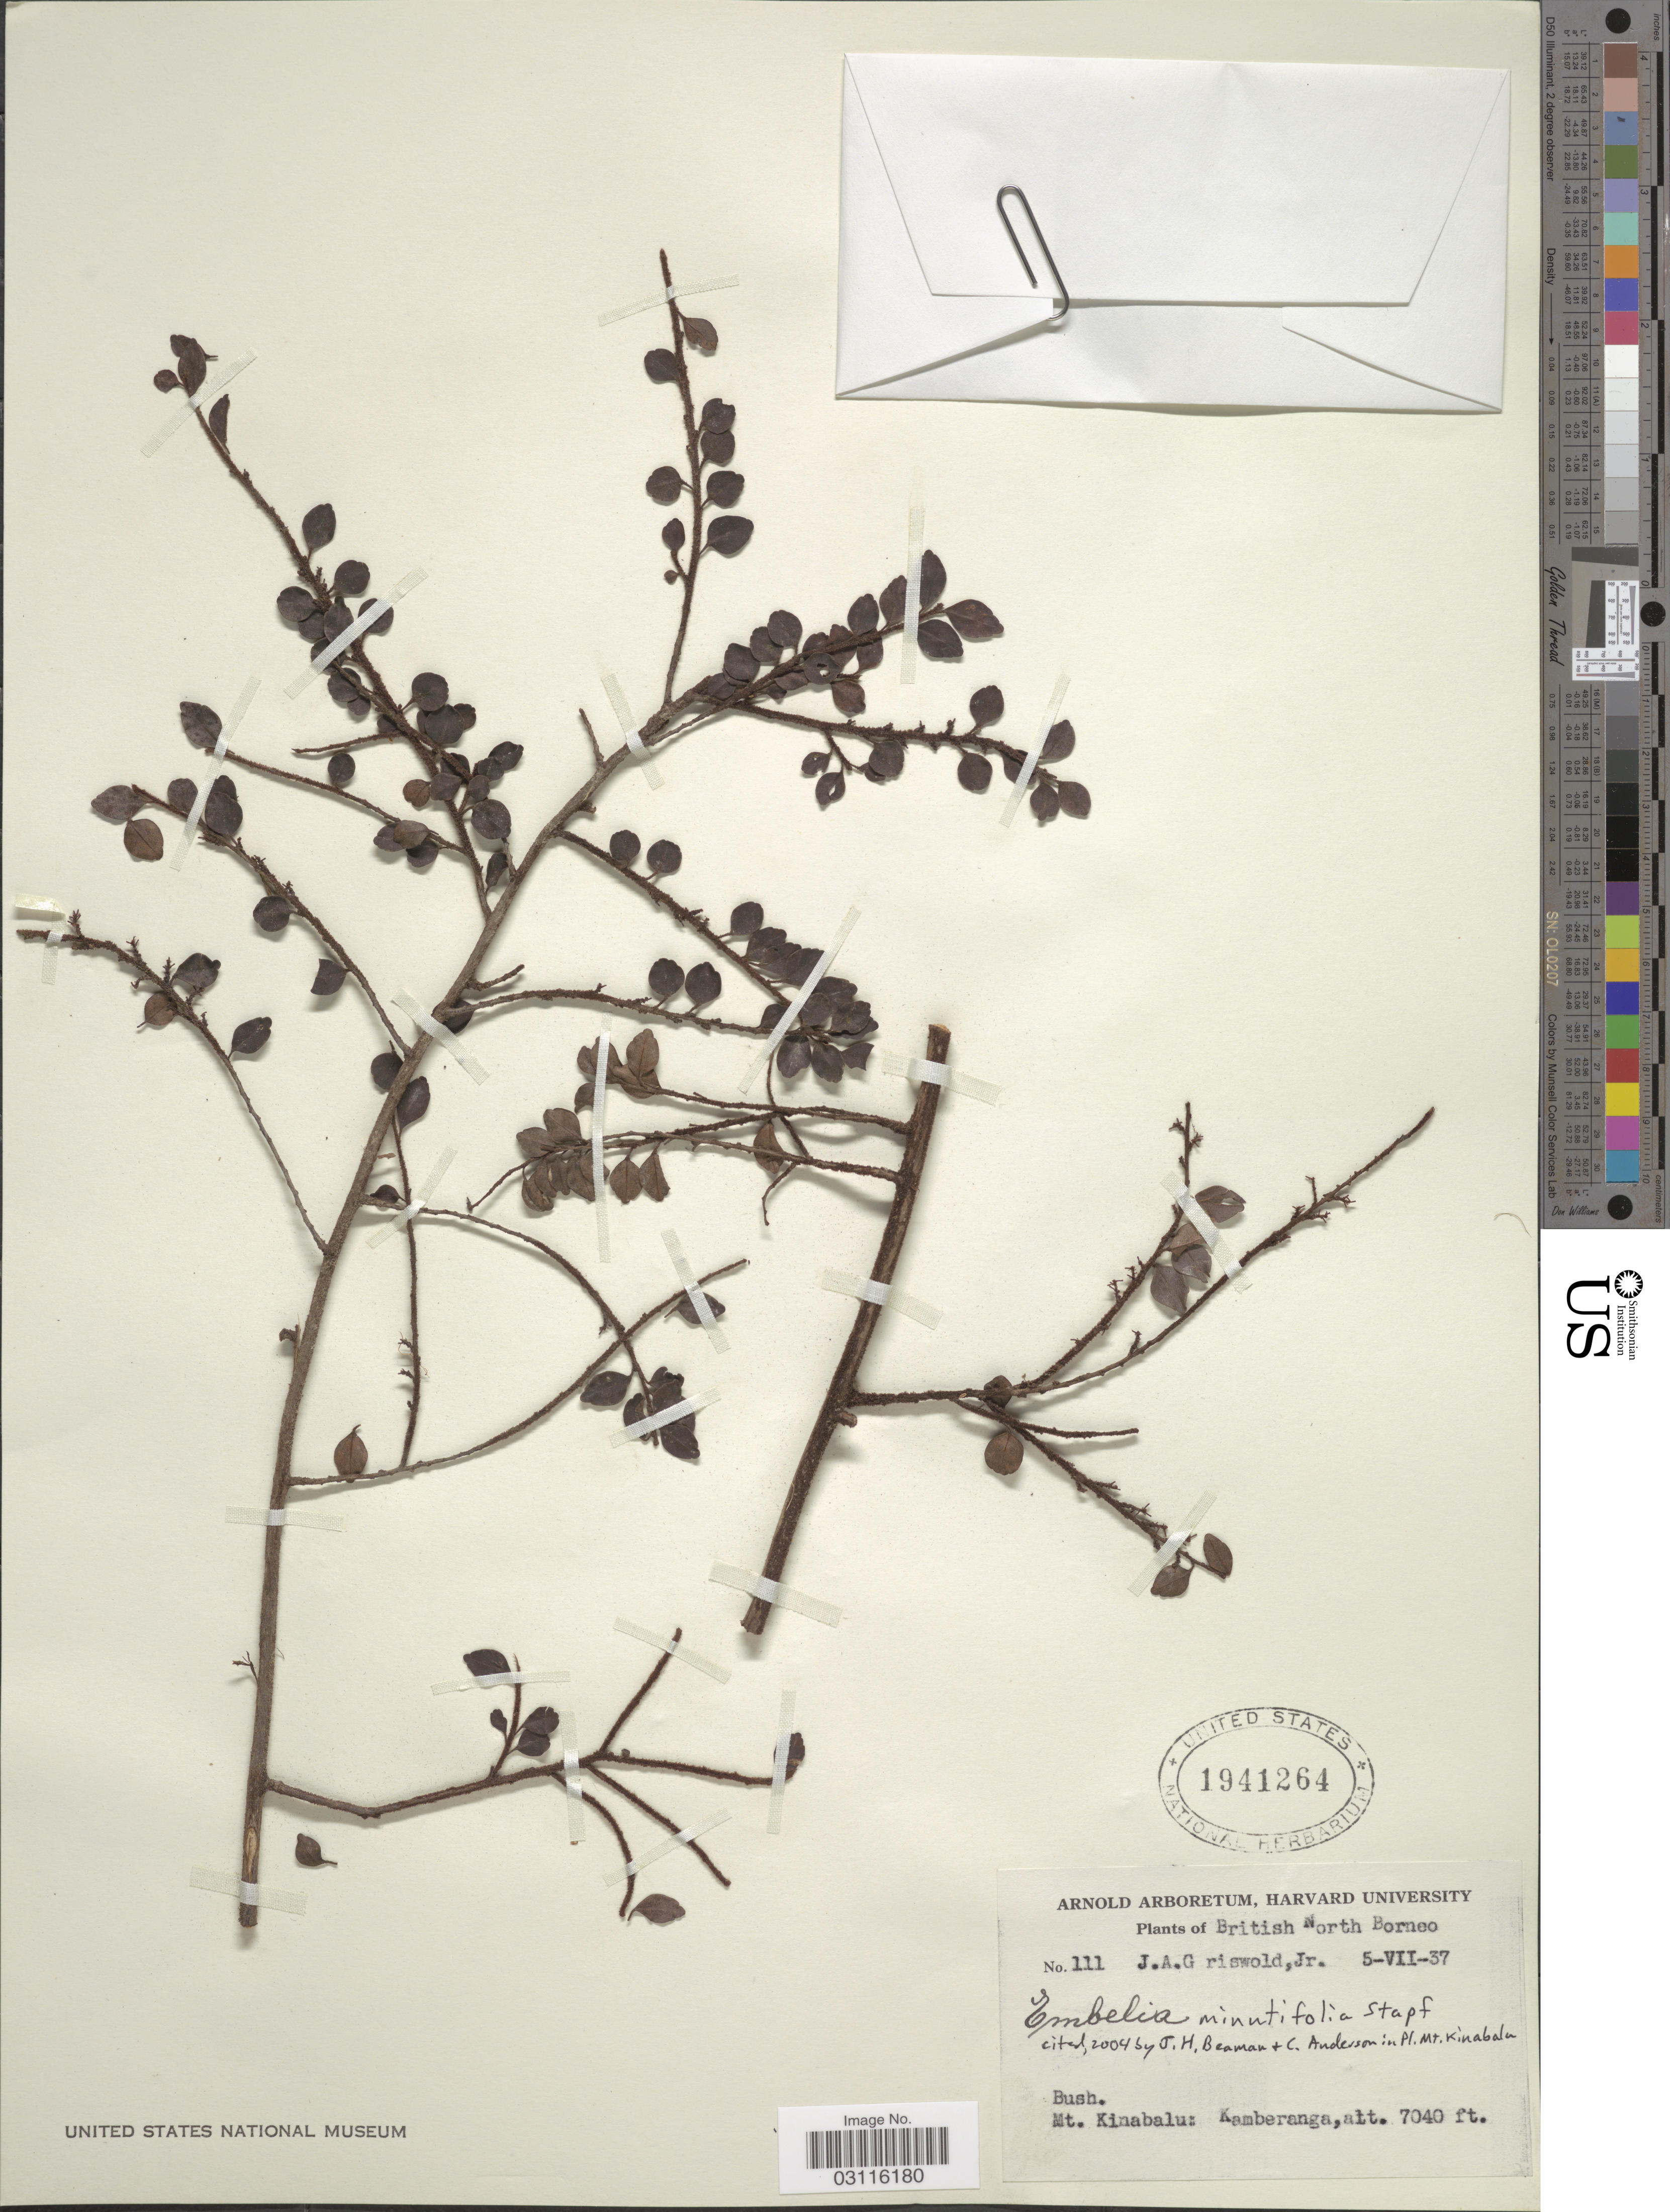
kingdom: Plantae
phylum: Tracheophyta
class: Magnoliopsida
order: Ericales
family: Primulaceae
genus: Embelia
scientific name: Embelia minutifolia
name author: Stapf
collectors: J. Griswold Jr.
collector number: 111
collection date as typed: Transcribed d/m/y: 5/7/37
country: Malaysia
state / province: Sabah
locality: British North Borneo. Mt. Kinabalu: Kamberanga.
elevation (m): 2146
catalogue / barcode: US 1941264